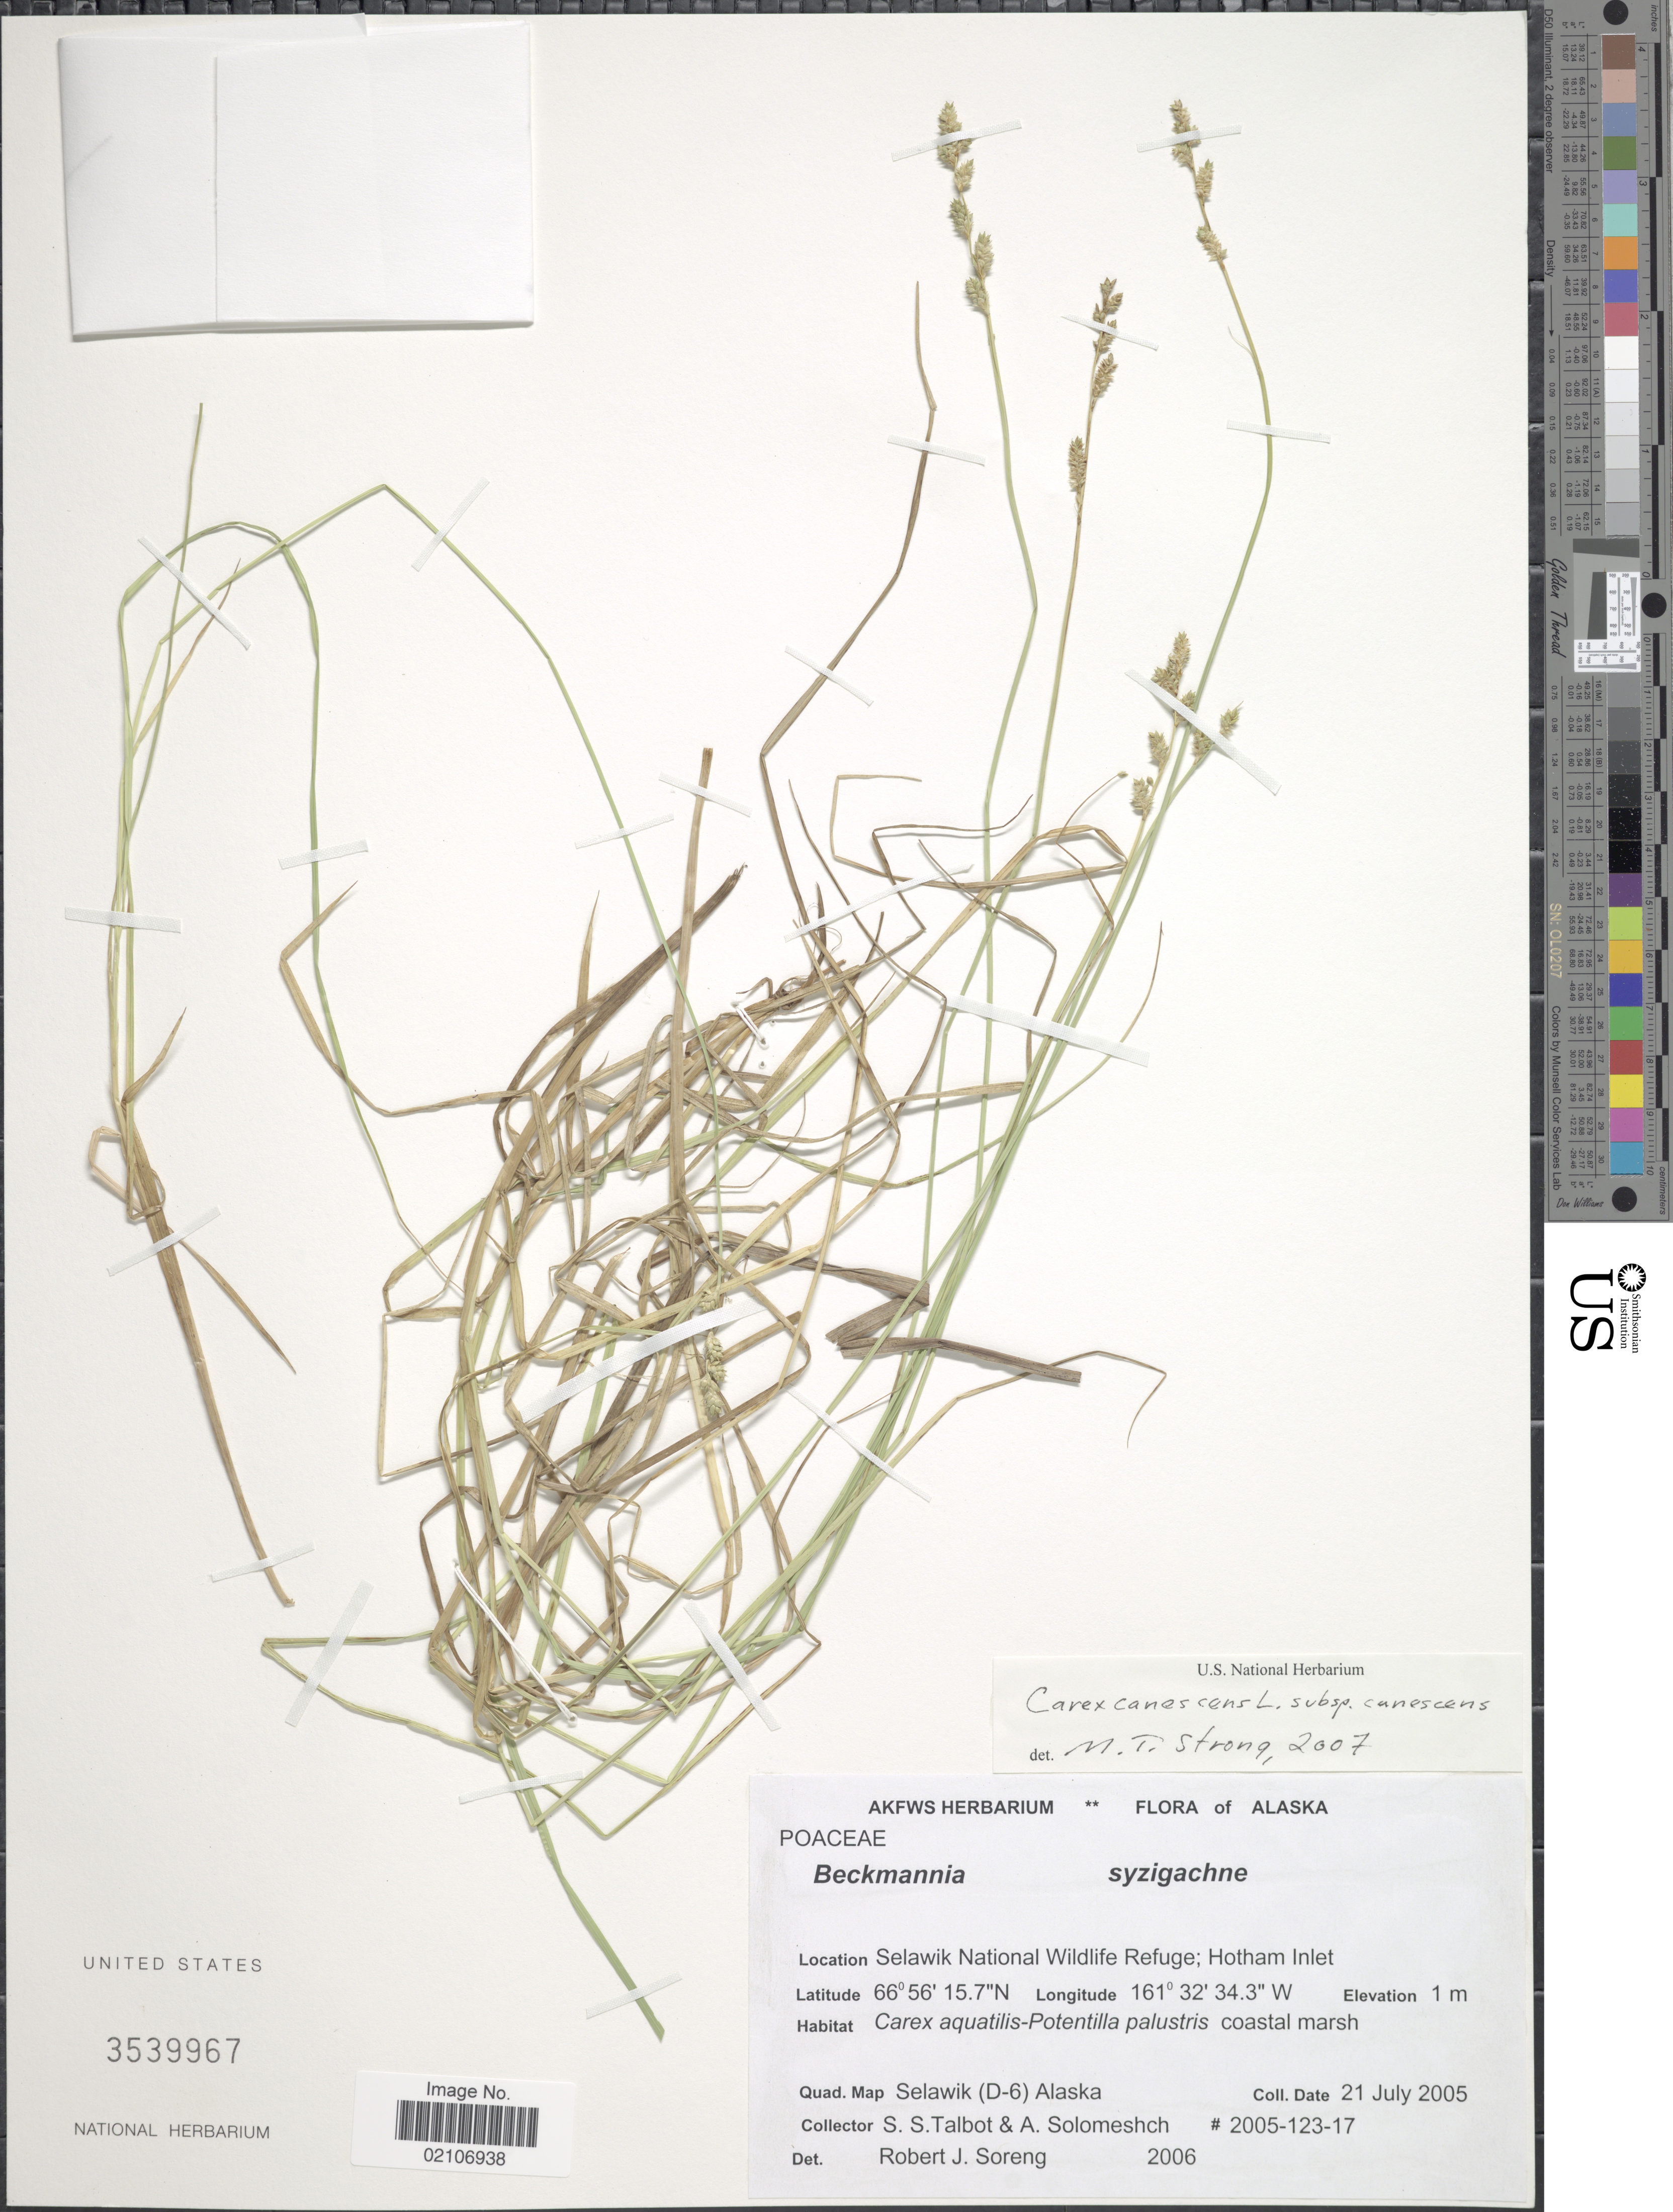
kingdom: Plantae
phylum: Tracheophyta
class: Liliopsida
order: Poales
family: Cyperaceae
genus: Carex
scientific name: Carex canescens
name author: L.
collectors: S. S. Talbot & A. Solomeshch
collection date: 2005-07-21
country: United States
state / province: Alaska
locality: Selawik National Wildlife Refuge; Hotham Inlet.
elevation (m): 1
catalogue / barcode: US 3539967